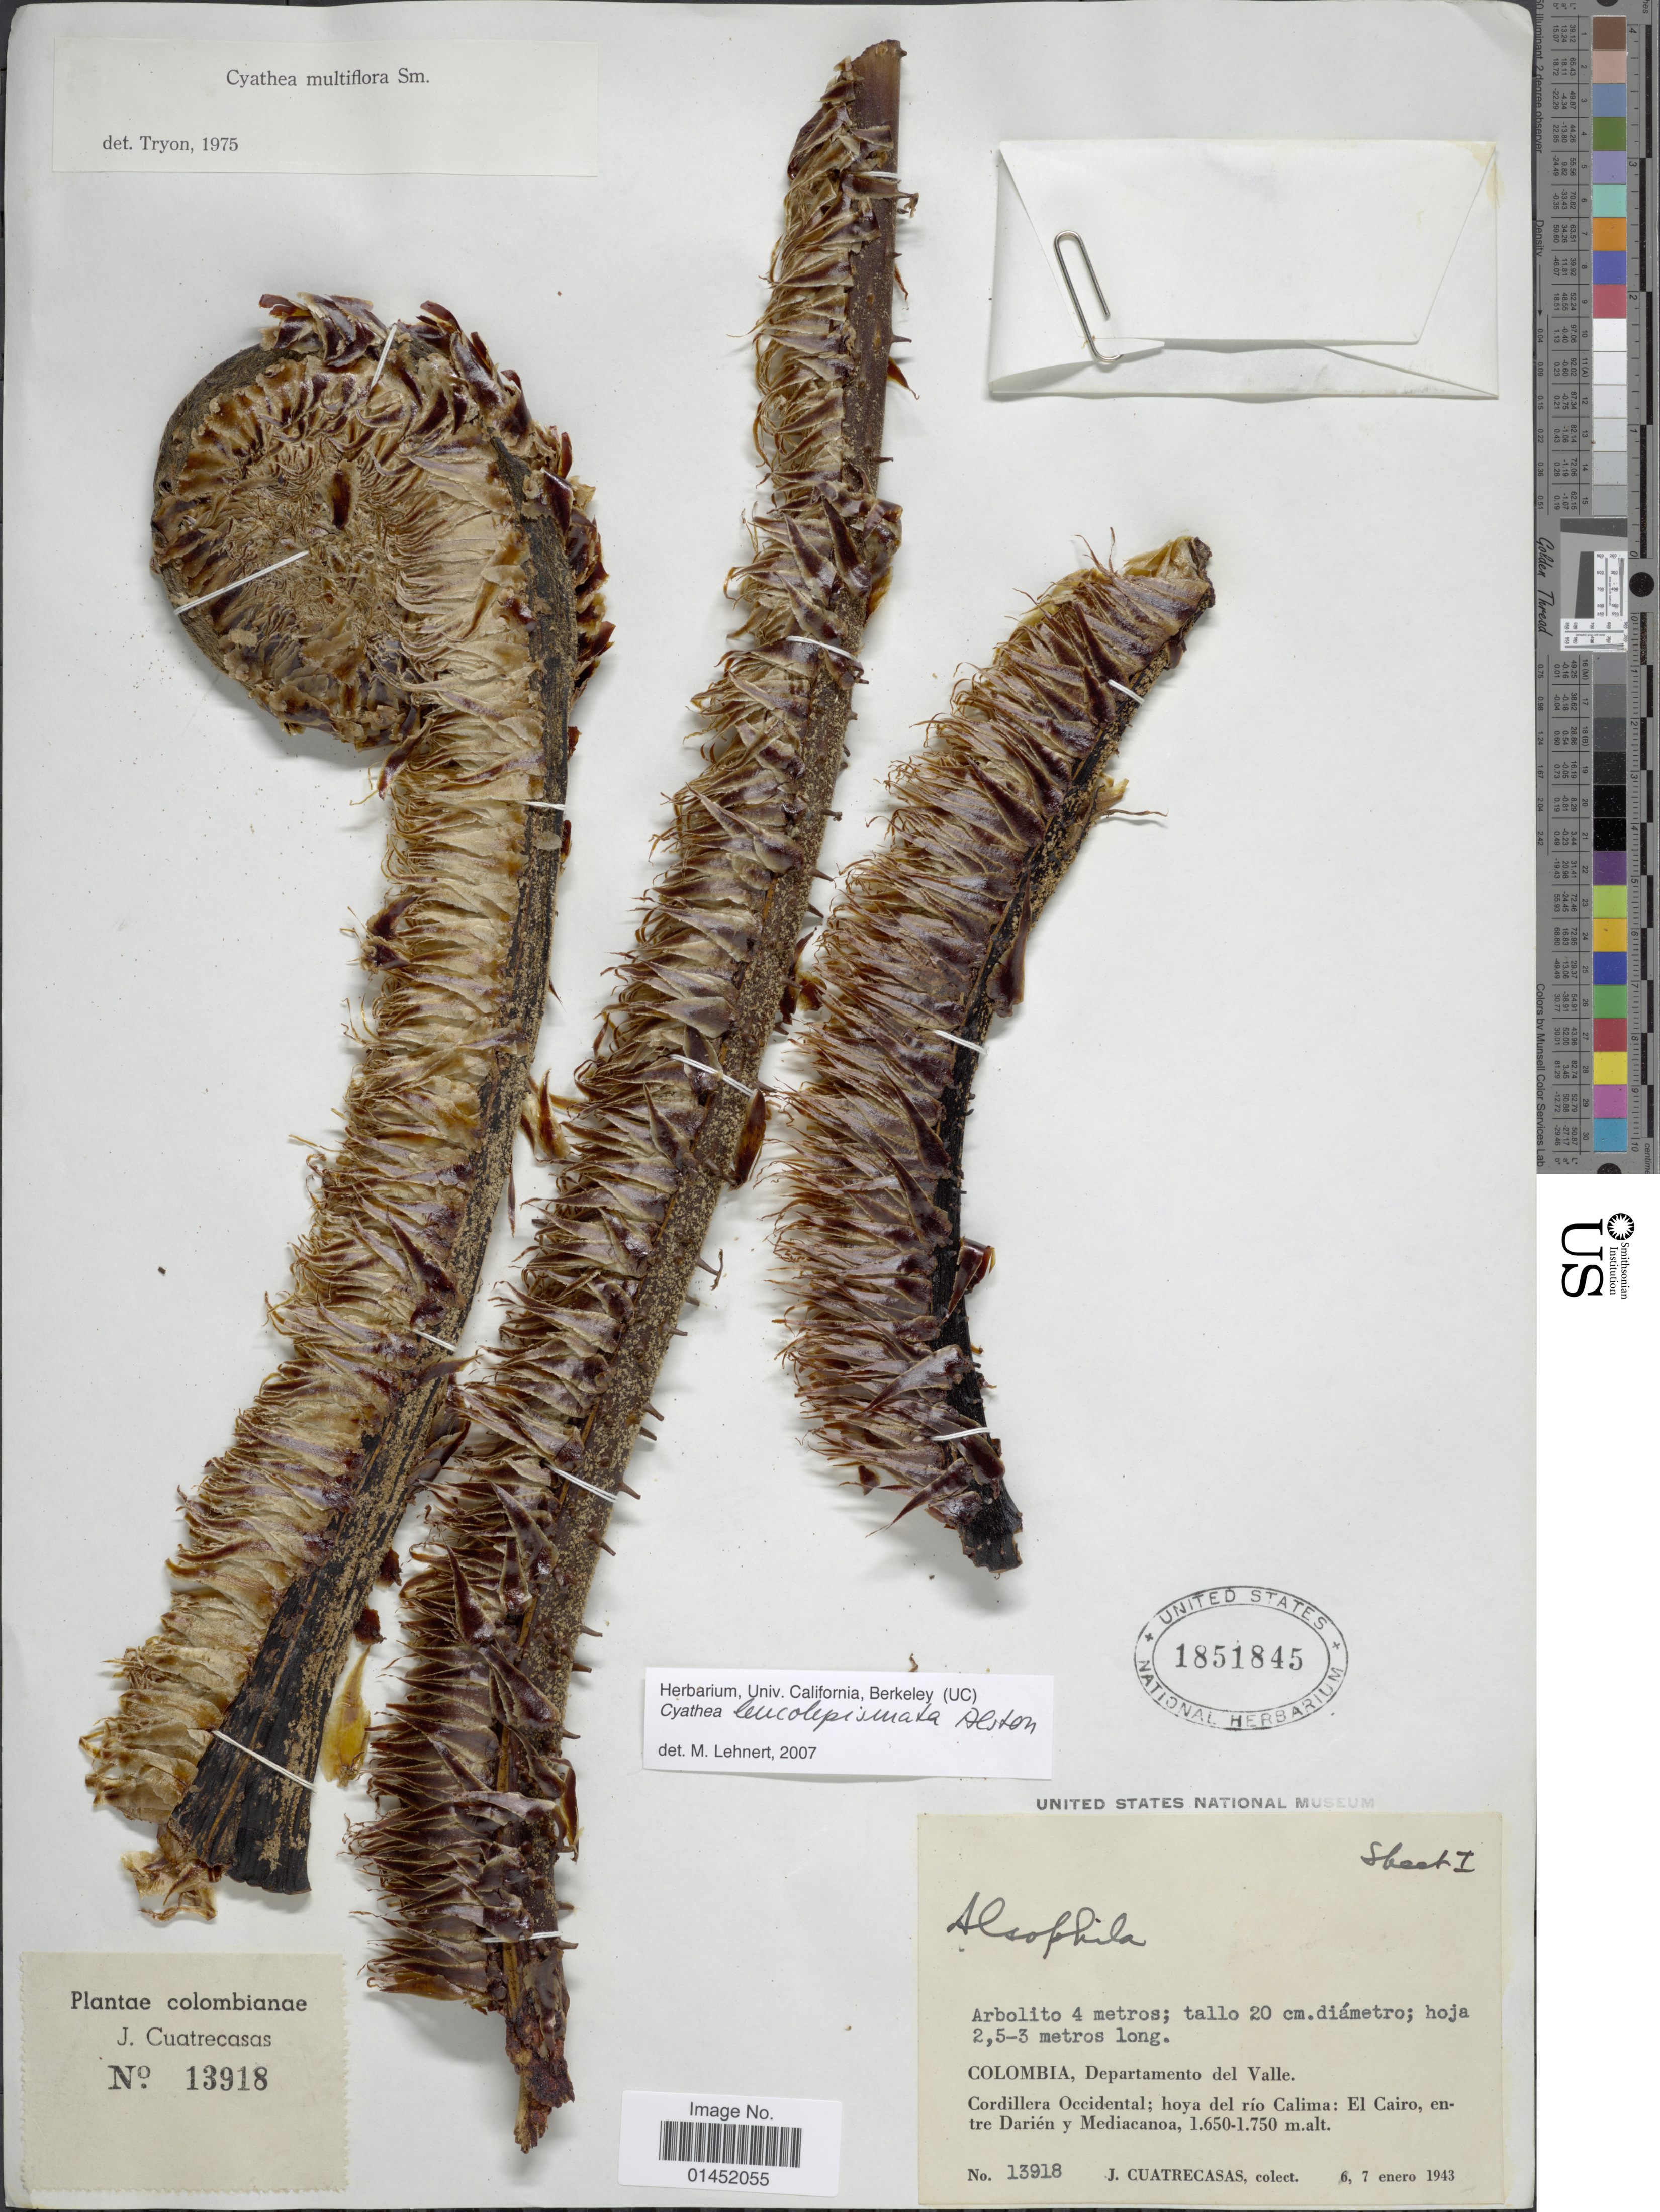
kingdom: Plantae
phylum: Tracheophyta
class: Polypodiopsida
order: Cyatheales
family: Cyatheaceae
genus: Cyathea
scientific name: Cyathea leucolepismata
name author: Alston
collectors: J. Cuatrecasas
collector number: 13918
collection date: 1943-01-06/1943-01-07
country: Colombia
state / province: Valle del Cauca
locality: Departamento del valle. Cordillera Occidental; hoya del río Calima: El Cairo, entre Darién y Mediacanoa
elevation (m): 1650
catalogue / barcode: US 1851845